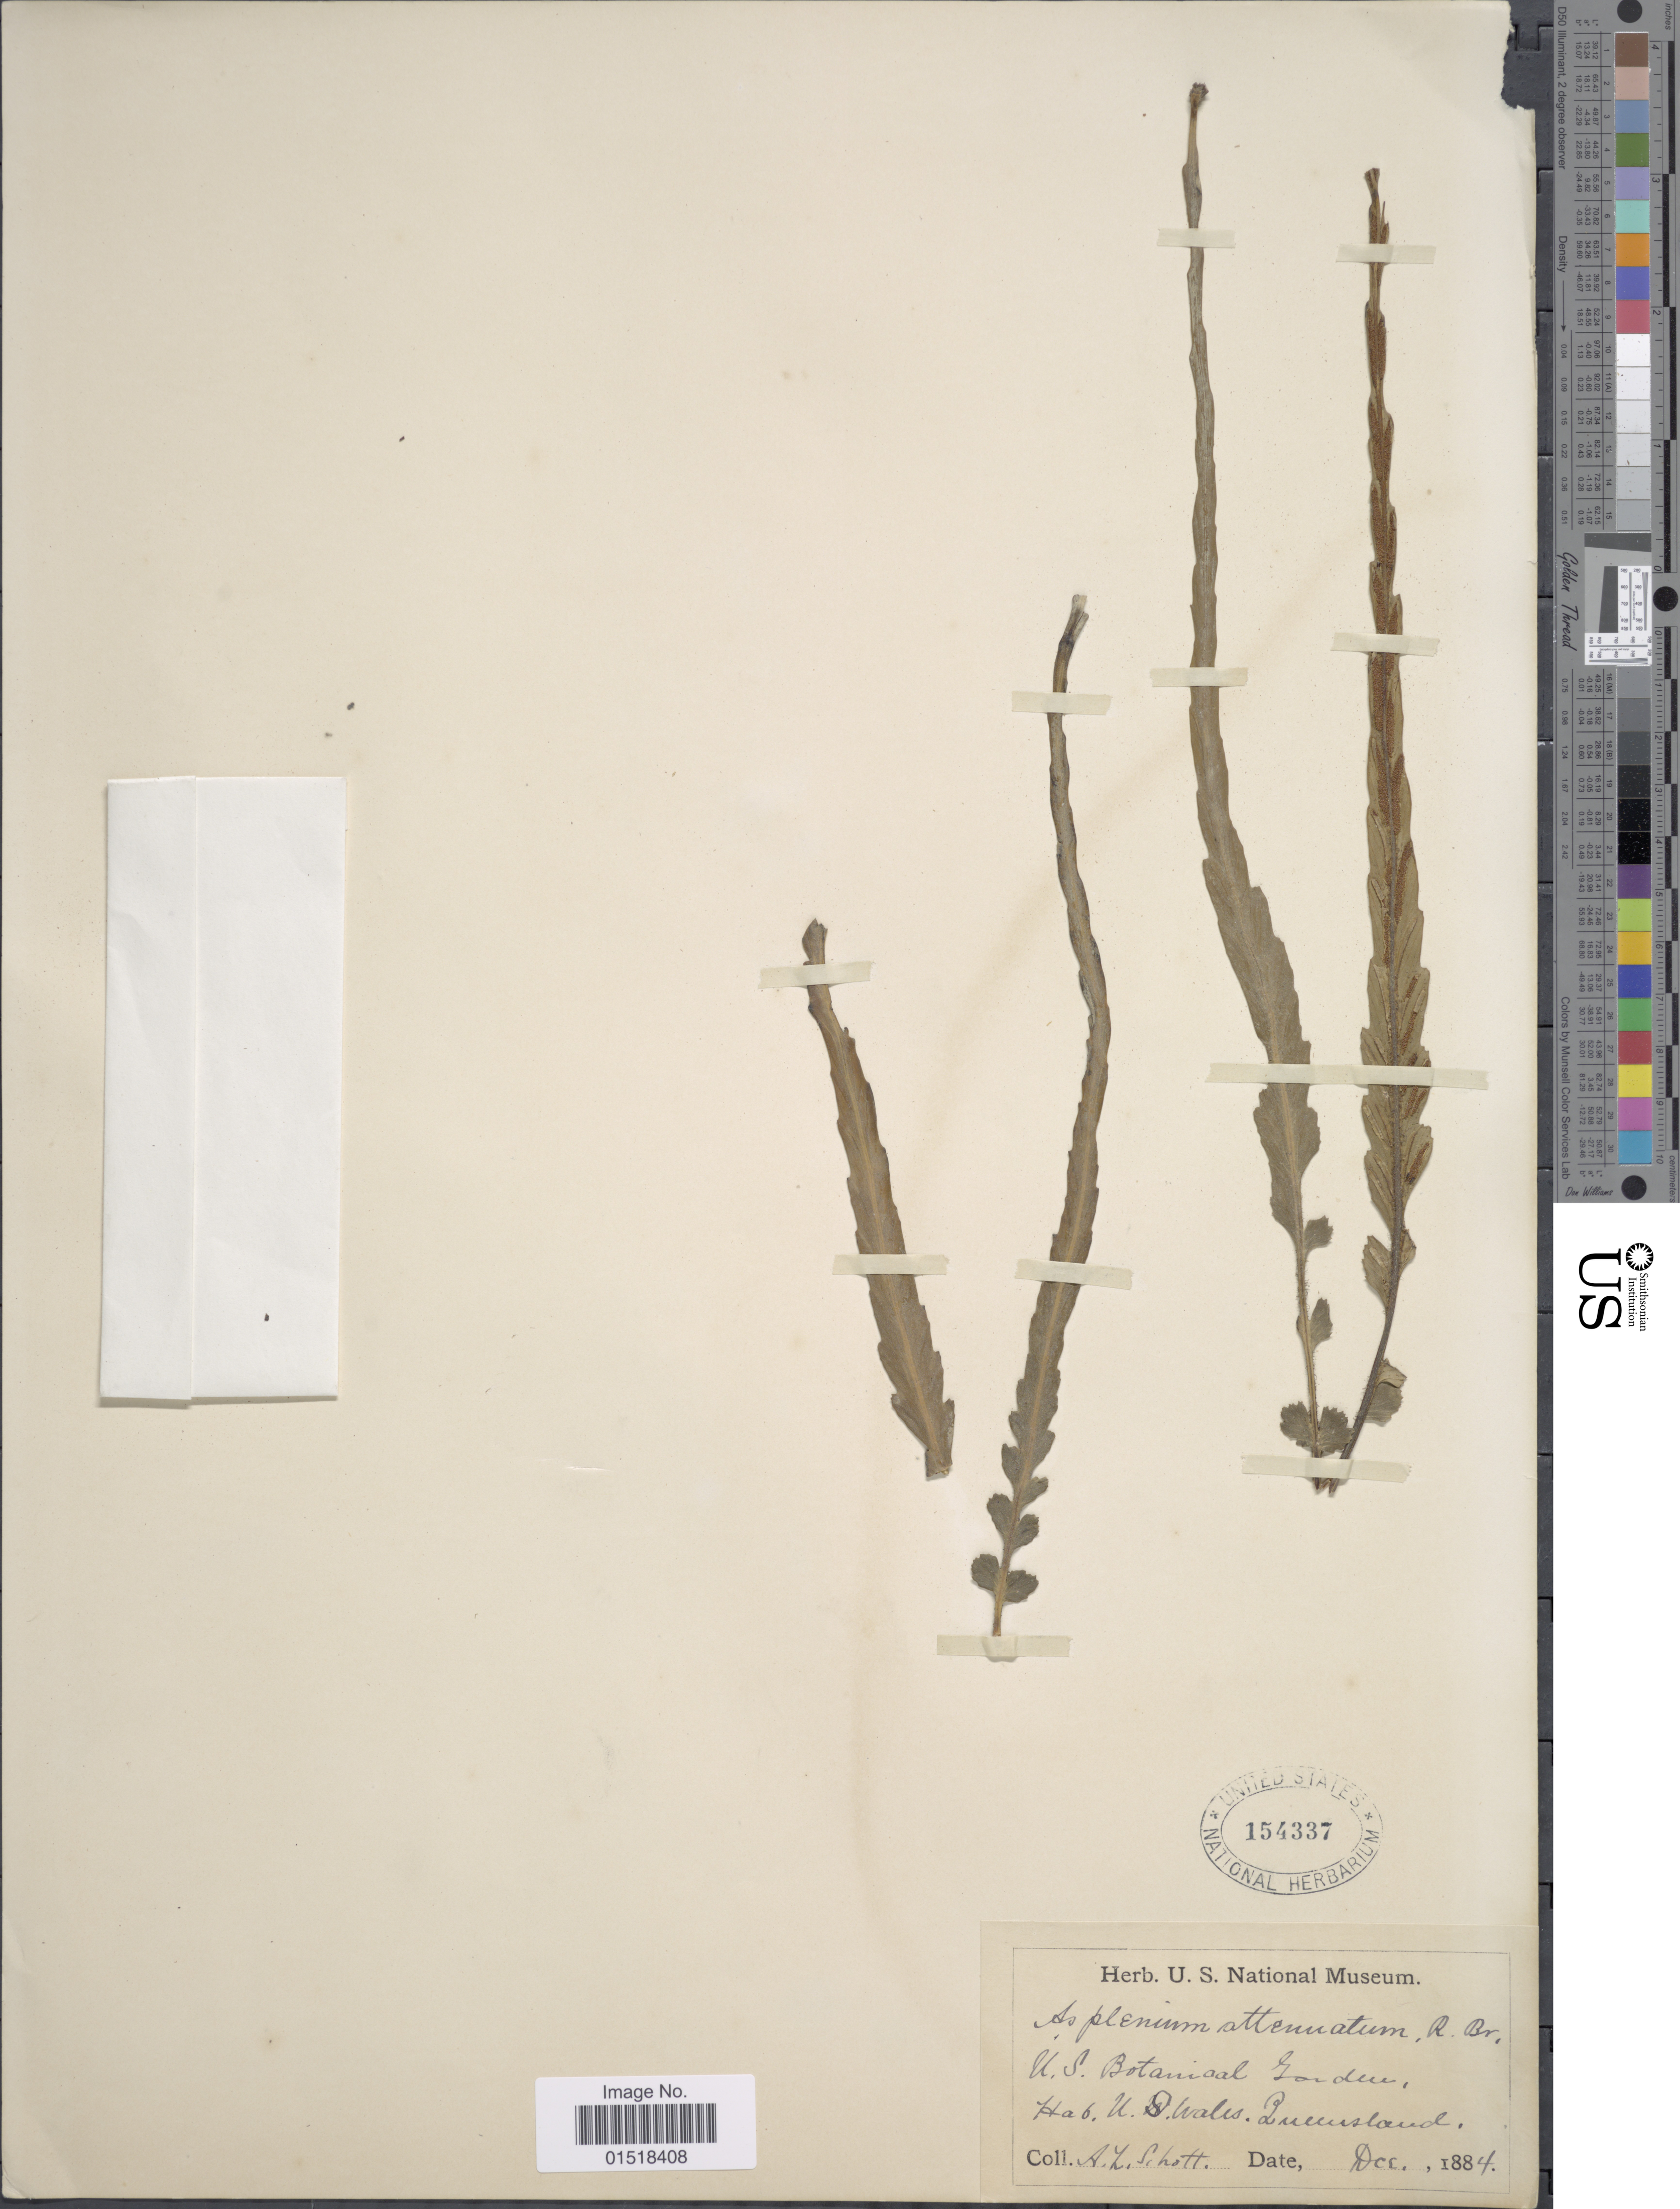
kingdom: Plantae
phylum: Tracheophyta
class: Polypodiopsida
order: Polypodiales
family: Aspleniaceae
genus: Asplenium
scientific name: Asplenium attenuatum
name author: R. Br.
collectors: A. L. Schott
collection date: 1884-12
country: United States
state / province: District of Columbia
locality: U.S. Botanical Garden, hab. N.S. Wales, Queensland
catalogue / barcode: US 154337